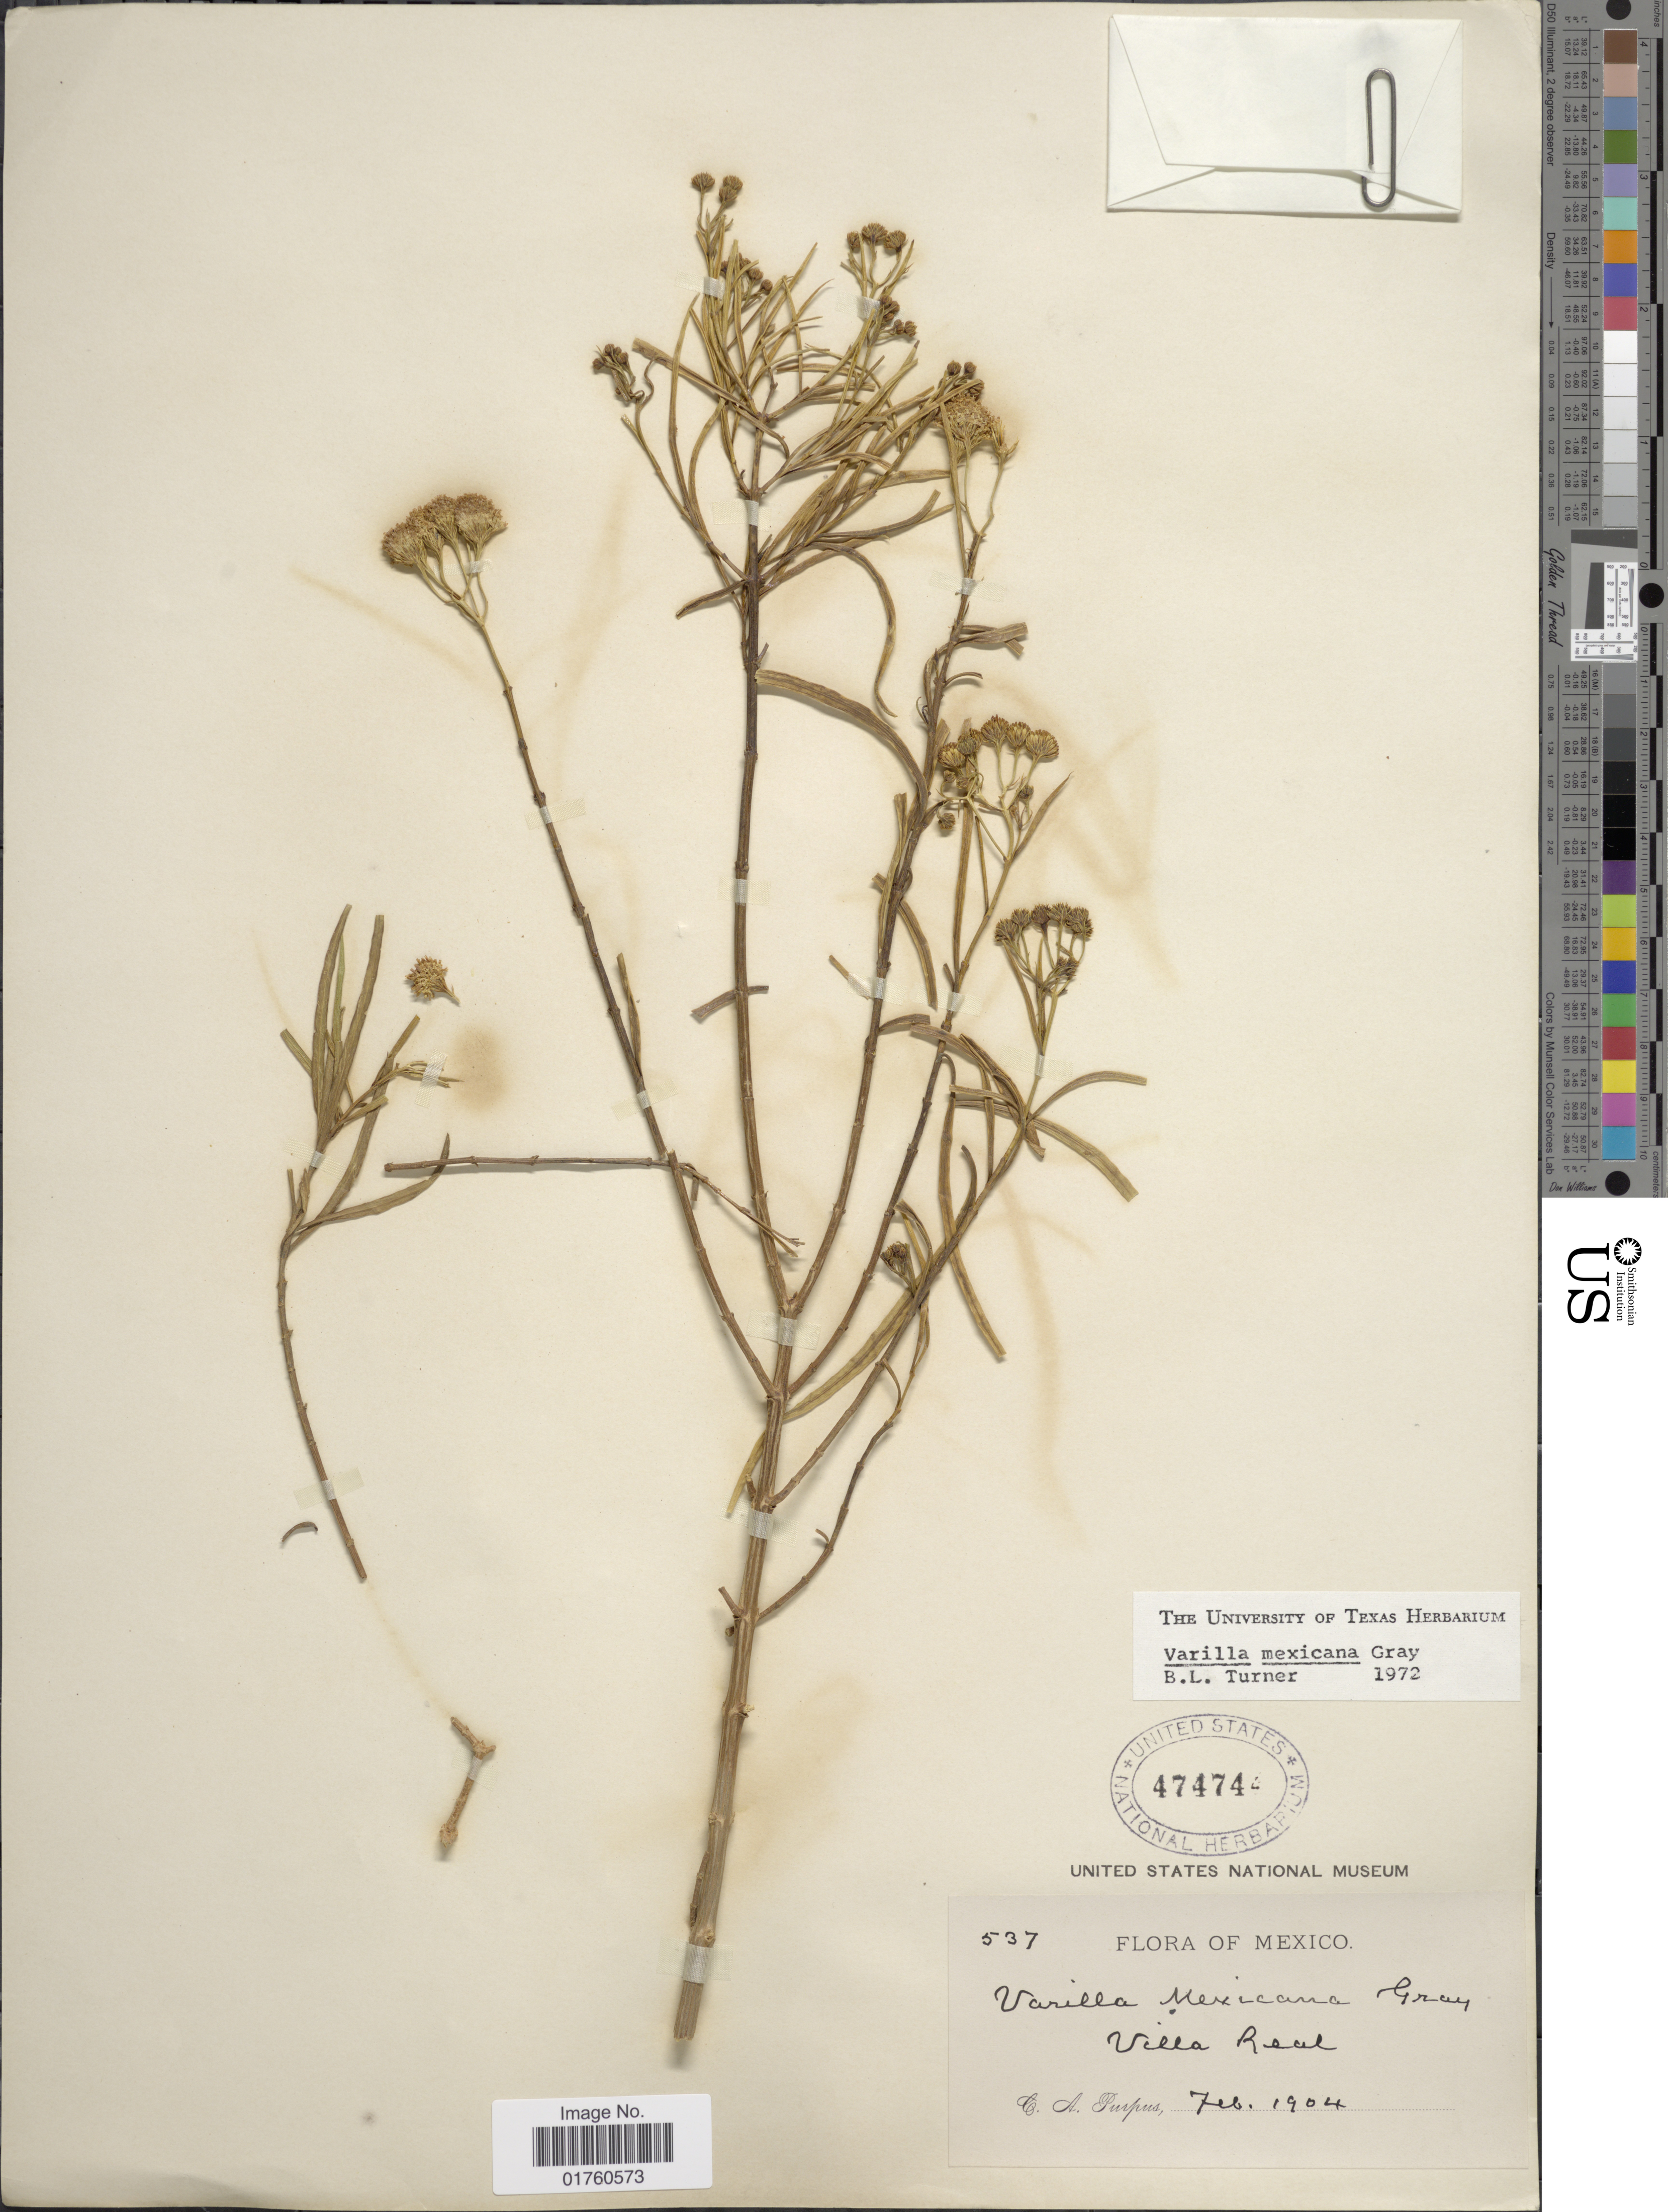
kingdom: Plantae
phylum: Tracheophyta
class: Magnoliopsida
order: Asterales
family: Asteraceae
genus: Varilla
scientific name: Varilla mexicana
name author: A. Gray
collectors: C. A. Purpus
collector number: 537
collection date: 1904-02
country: Mexico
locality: Villa Real